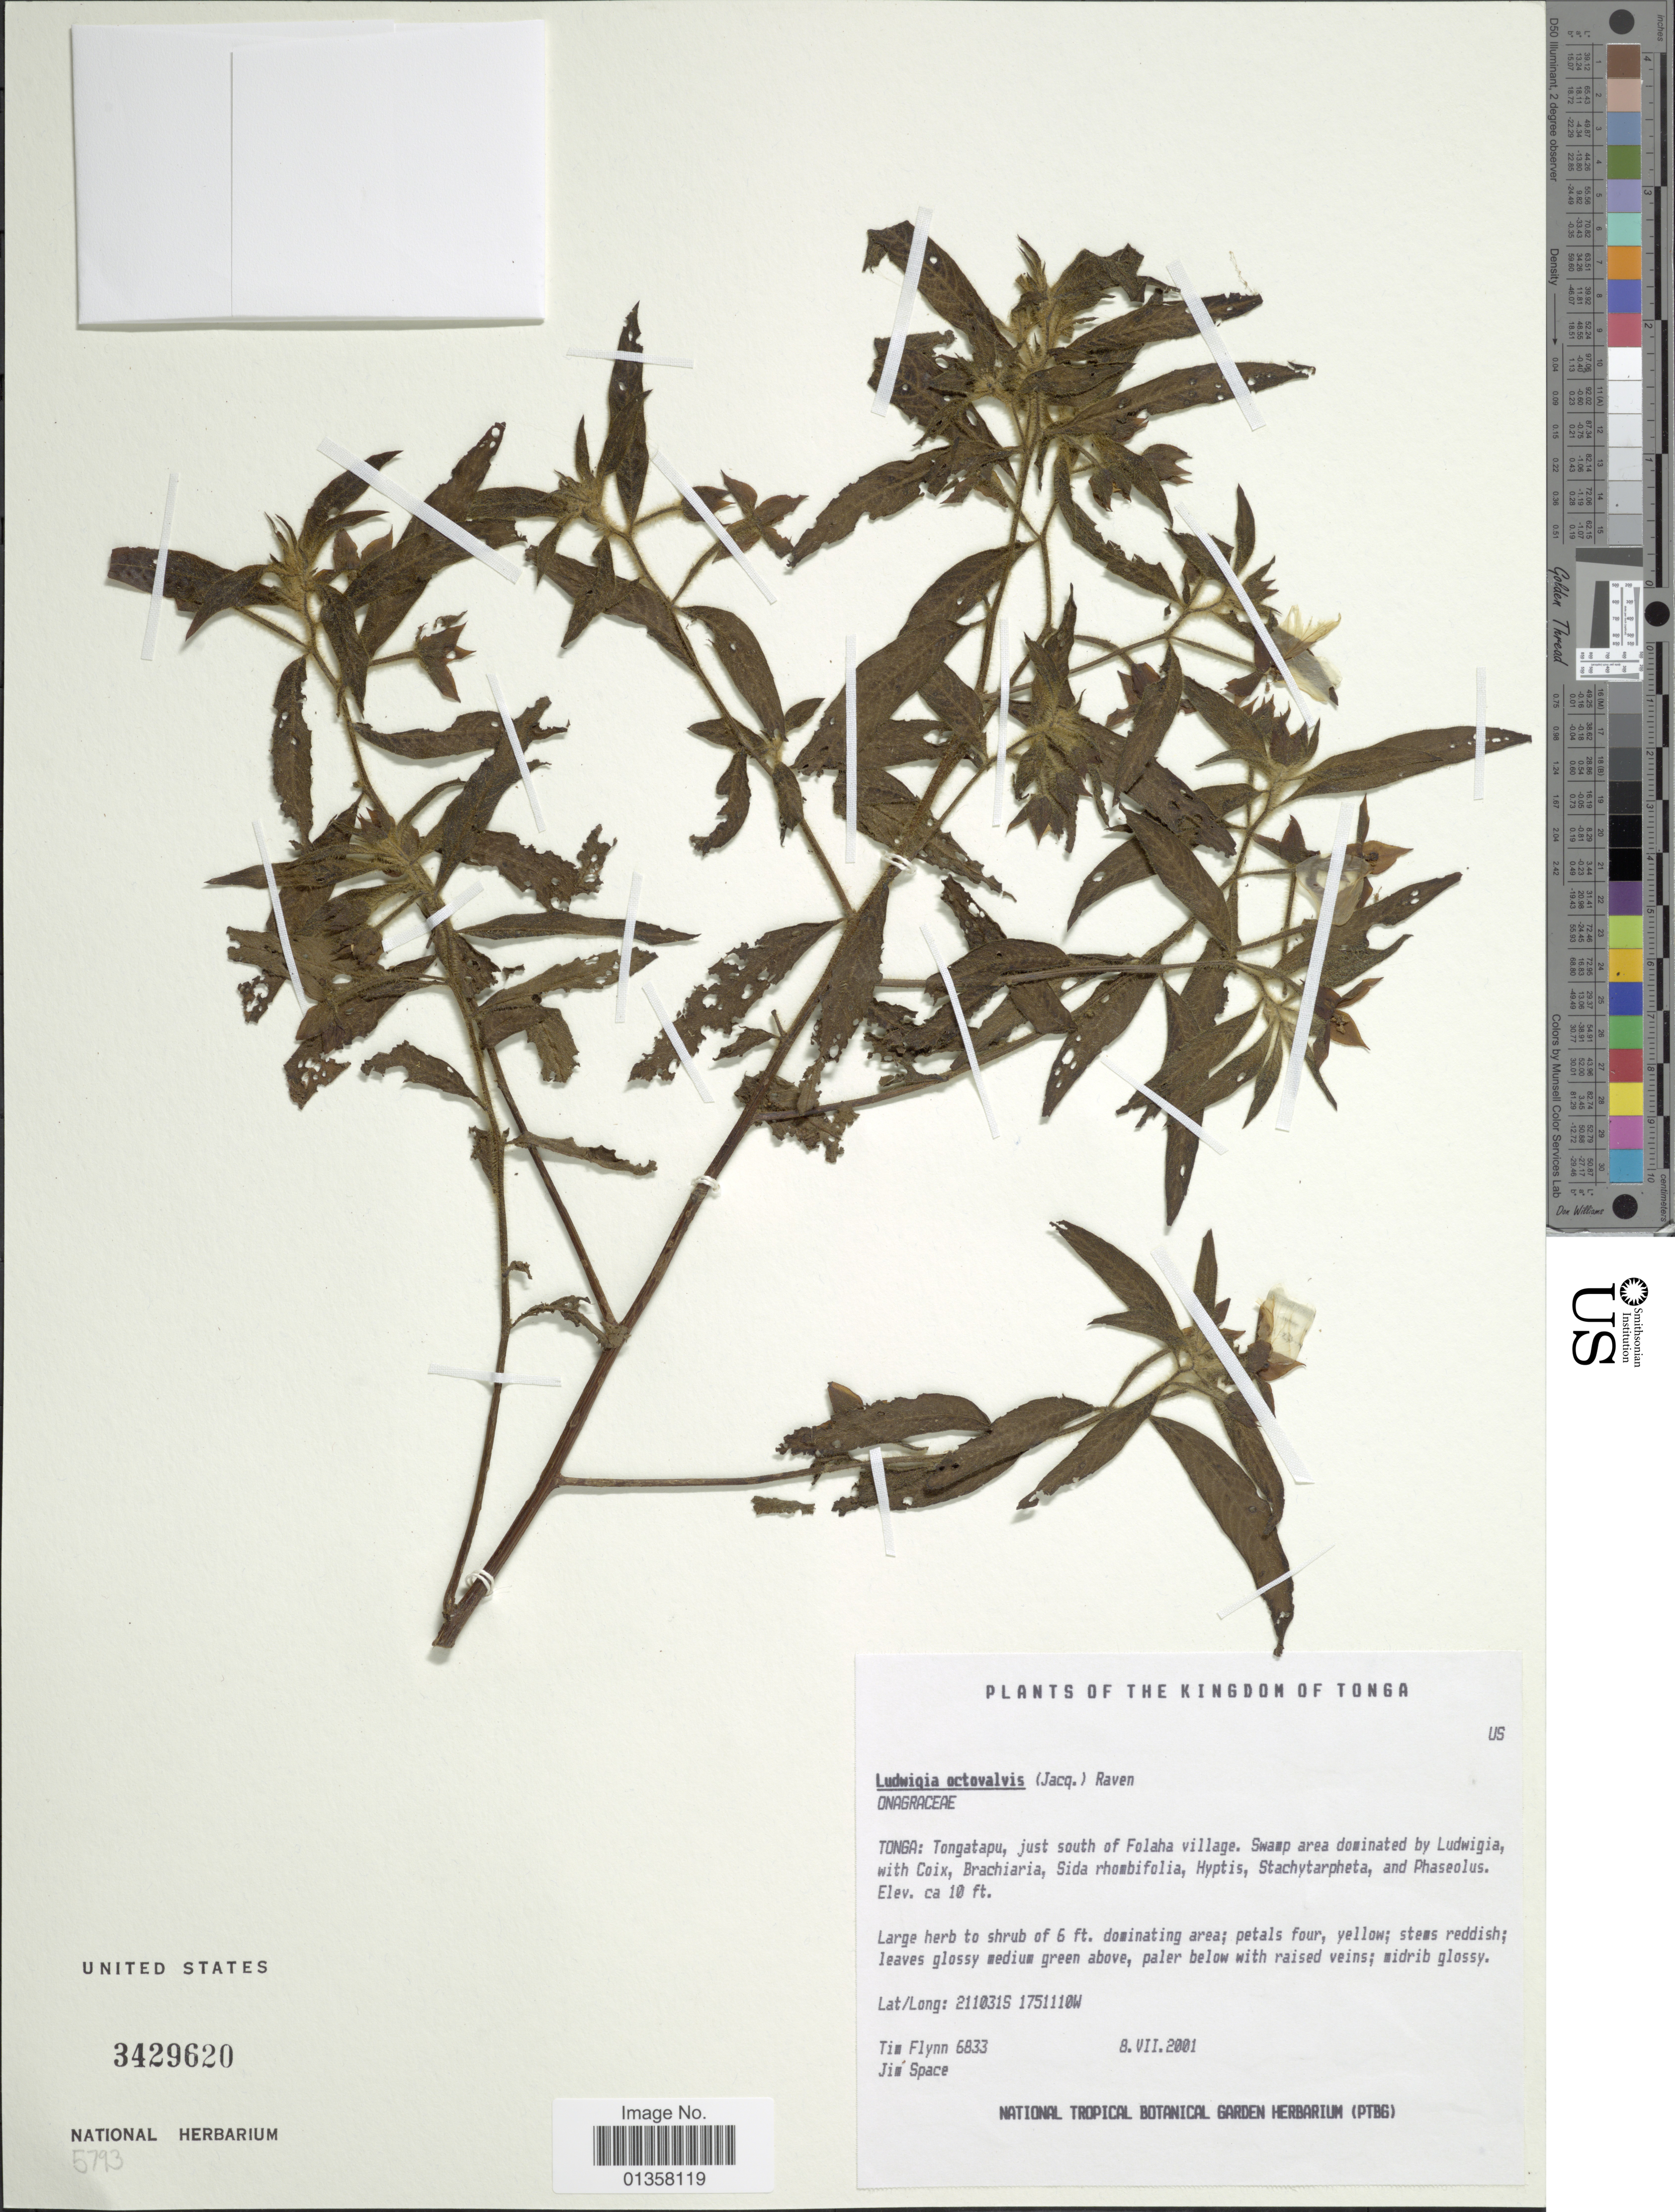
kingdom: Plantae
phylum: Tracheophyta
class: Magnoliopsida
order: Myrtales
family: Onagraceae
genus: Ludwigia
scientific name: Ludwigia octovalvis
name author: (Jacq.) P.H. Raven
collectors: T. W. Flynn & J. Space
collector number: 6833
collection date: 2001-07-08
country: Tonga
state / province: Tongatapu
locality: Tongatapu, just south of Folaha village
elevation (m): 3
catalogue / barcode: US 3429620